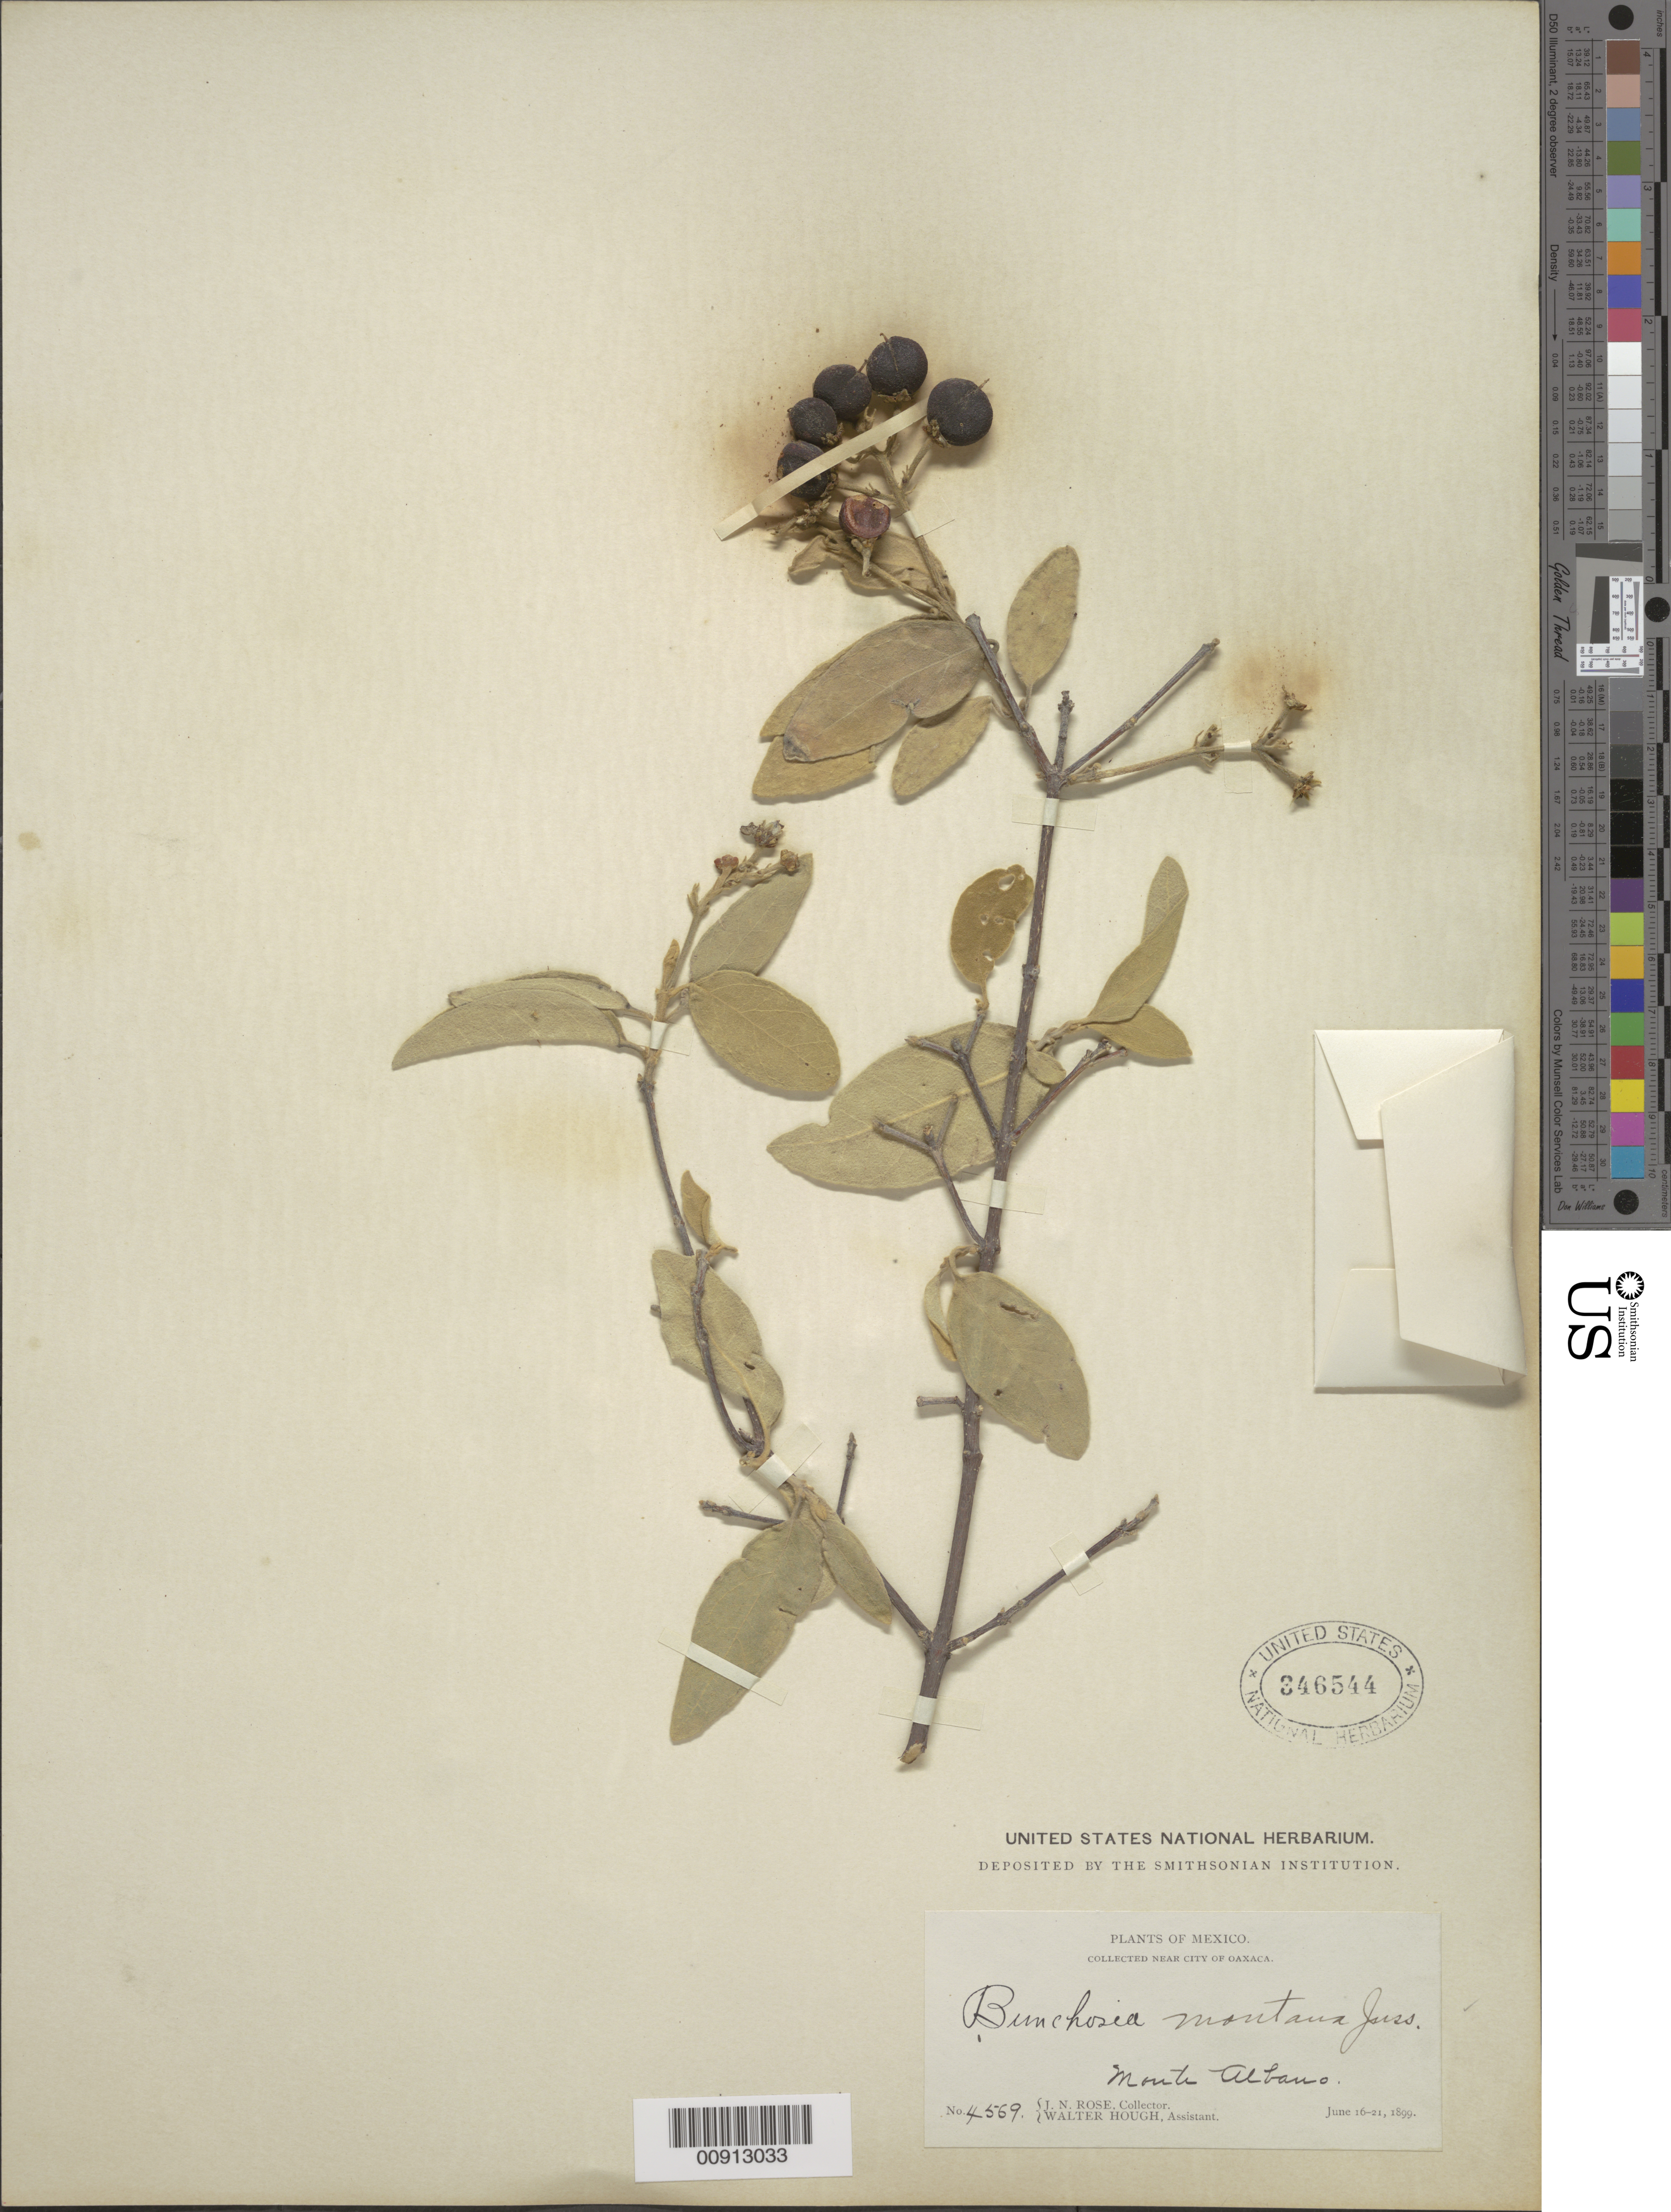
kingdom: Plantae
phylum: Tracheophyta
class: Magnoliopsida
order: Malpighiales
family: Malpighiaceae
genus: Bunchosia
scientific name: Bunchosia montana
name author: A. Juss.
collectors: J. N. Rose & W. Hough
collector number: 4569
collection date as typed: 16 Jun 1899 to 21 Jun 1899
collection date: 1899-06-16/1899-06-21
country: Mexico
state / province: Oaxaca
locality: Monte Albano [sic], near City of Oaxaca.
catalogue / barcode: US 346544